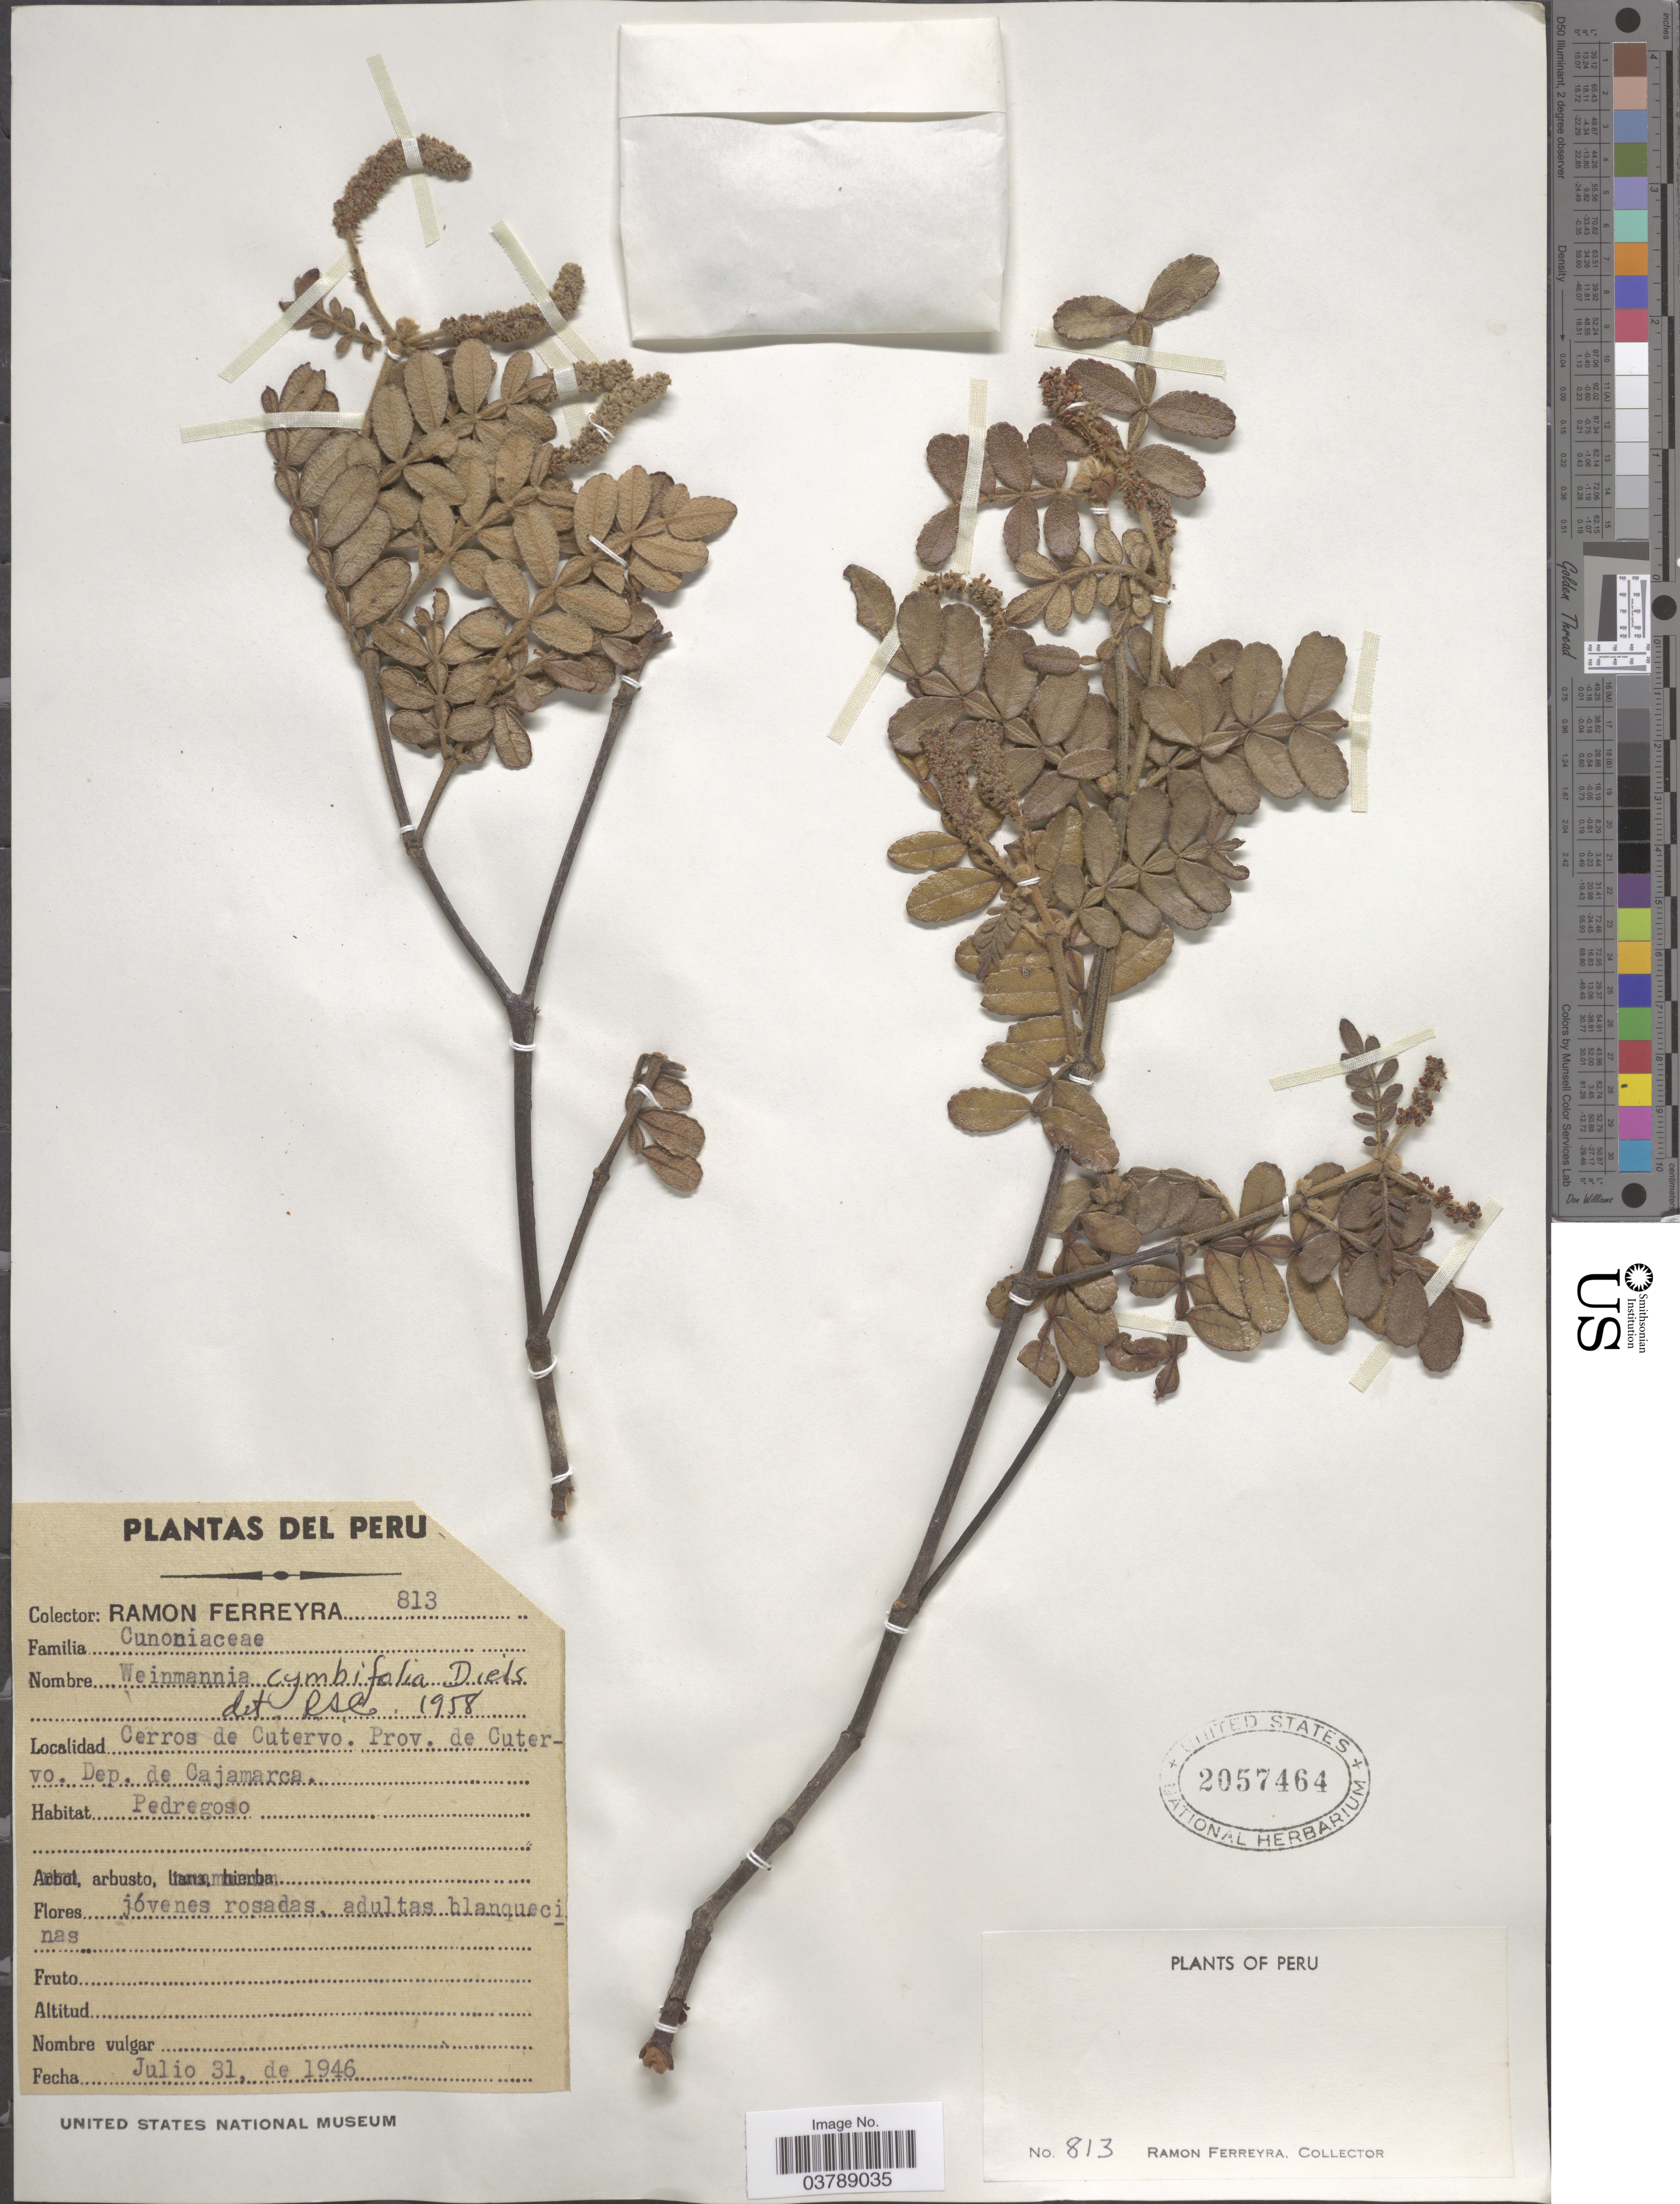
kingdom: Plantae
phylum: Tracheophyta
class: Magnoliopsida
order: Oxalidales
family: Cunoniaceae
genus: Weinmannia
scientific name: Weinmannia cymbifolia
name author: Diels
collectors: R. A. Ferreyra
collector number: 813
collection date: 1946-07-31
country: Peru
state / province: Cajamarca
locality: Cerros de Cutervo. Prov. de Cutervo. Dep. de Cajamarca.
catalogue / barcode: US 2057464